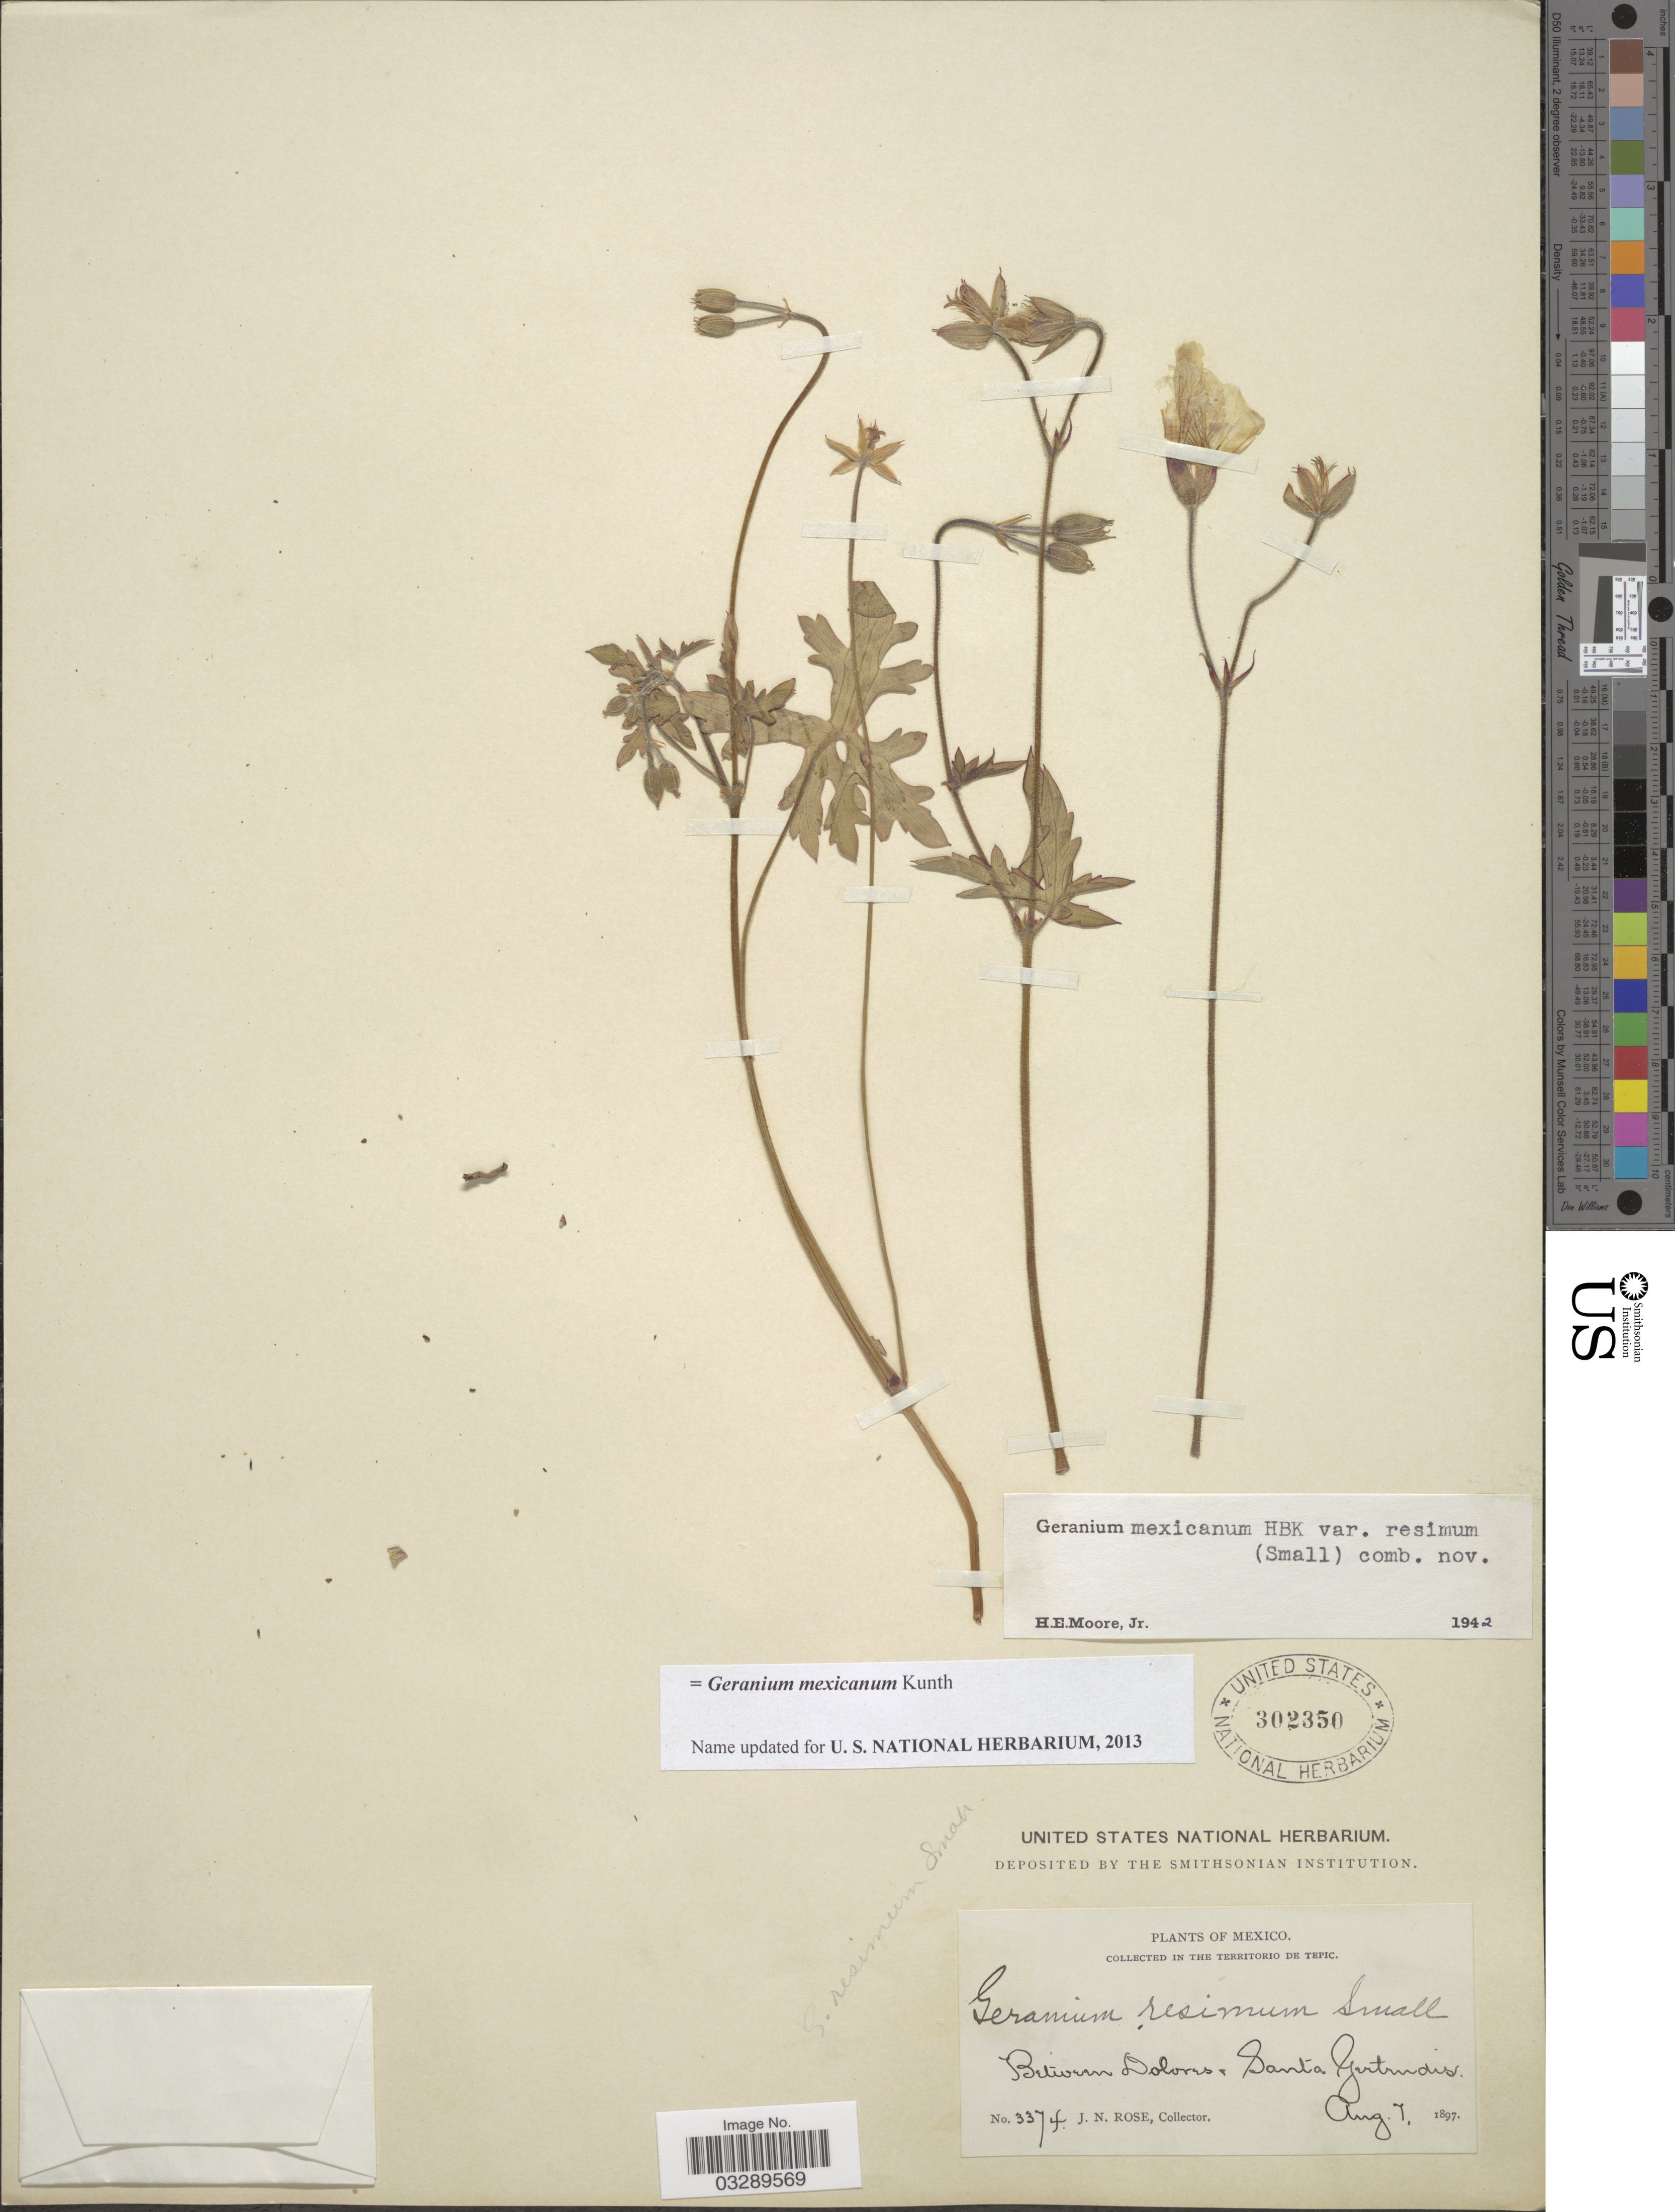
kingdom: Plantae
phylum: Tracheophyta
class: Magnoliopsida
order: Geraniales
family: Geraniaceae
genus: Geranium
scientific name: Geranium mexicanum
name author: Kunth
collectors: J. N. Rose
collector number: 3374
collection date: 1897-08-07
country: Mexico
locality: Collected in the Territorio de Tepic. Between Dolores & Santa Gertrudis.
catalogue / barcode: US 302350